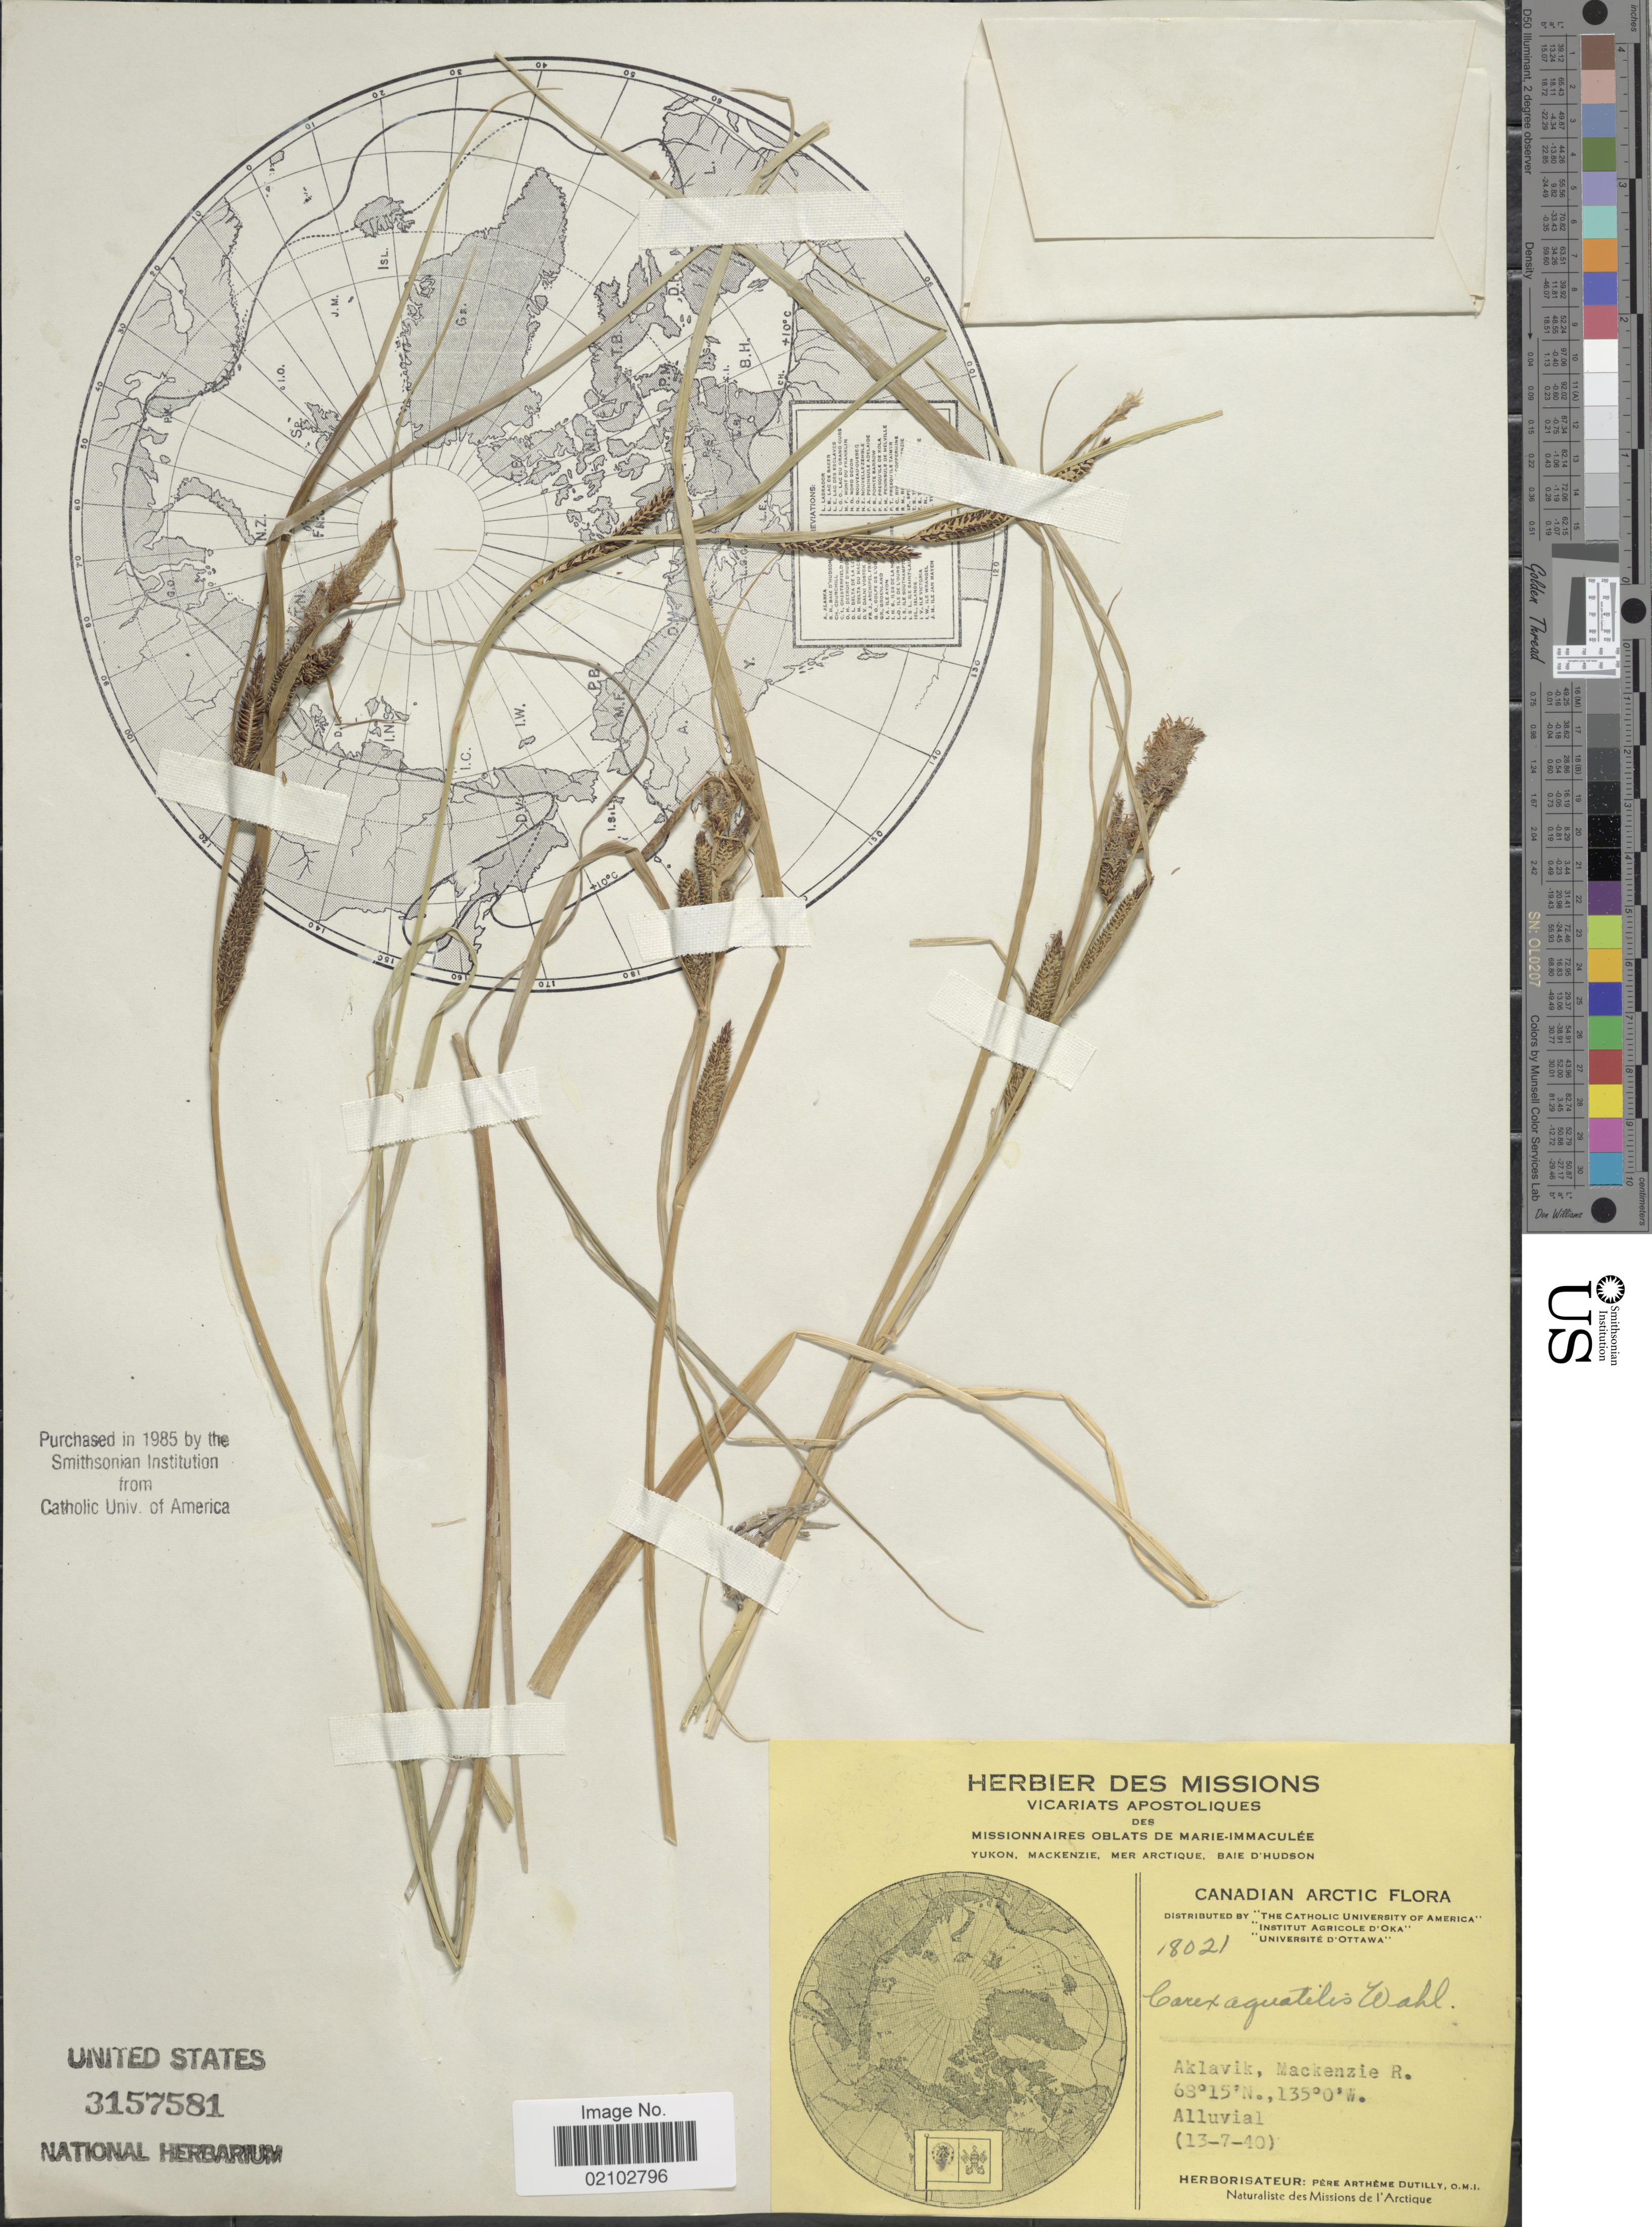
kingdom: Plantae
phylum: Tracheophyta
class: Liliopsida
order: Poales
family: Cyperaceae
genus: Carex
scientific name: Carex aquatilis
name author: Wahlenb.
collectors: A. Dutilly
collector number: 18021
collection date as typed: Transcribed d/m/y: 13/7/40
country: Canada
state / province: Northwest Territories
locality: Canadian Arctic, Aklavik, Mackenzie R.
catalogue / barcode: US 3157581